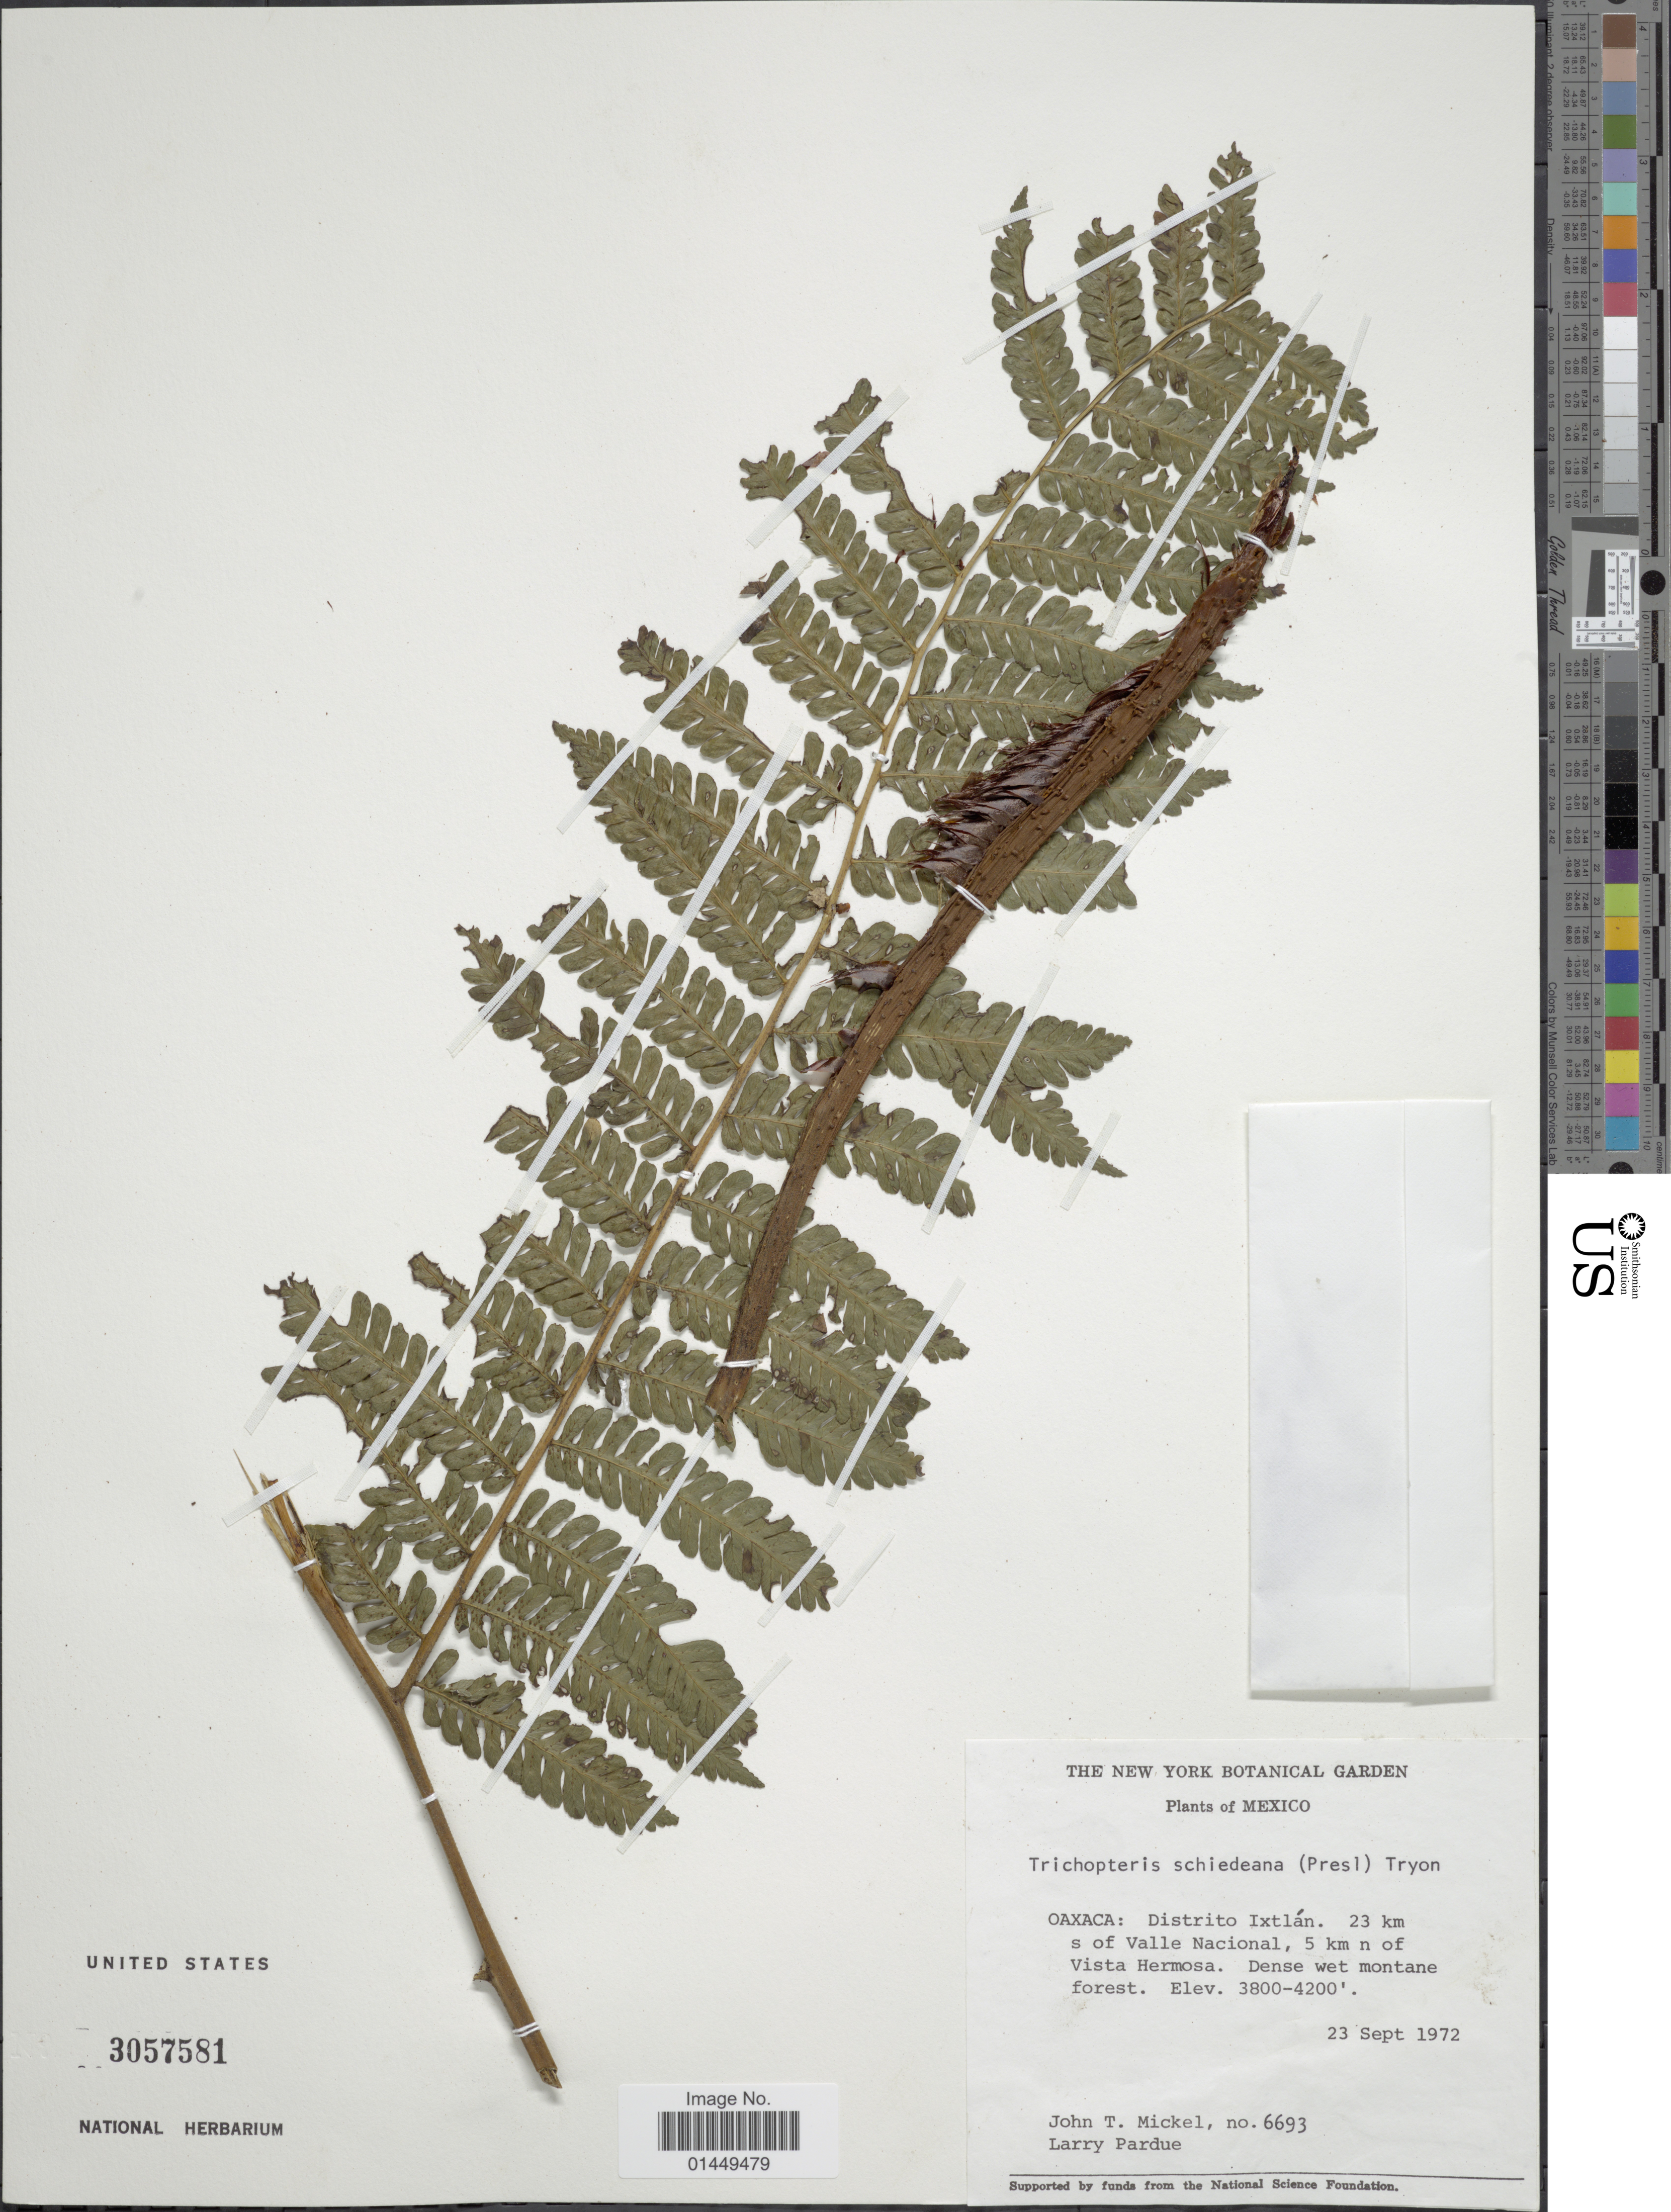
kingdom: Plantae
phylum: Tracheophyta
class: Polypodiopsida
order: Cyatheales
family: Cyatheaceae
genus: Cyathea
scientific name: Cyathea schiedeana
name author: (C. Presl) Domin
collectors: J. T. Mickel & L. Pardue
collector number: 6693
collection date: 1972-09-23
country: Mexico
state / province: Oaxaca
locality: Oaxaca: Distrito Ixtlan, 23 km s of Valle Nacional, 5 km n of Vista Hermosa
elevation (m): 1158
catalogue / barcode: US 3057581